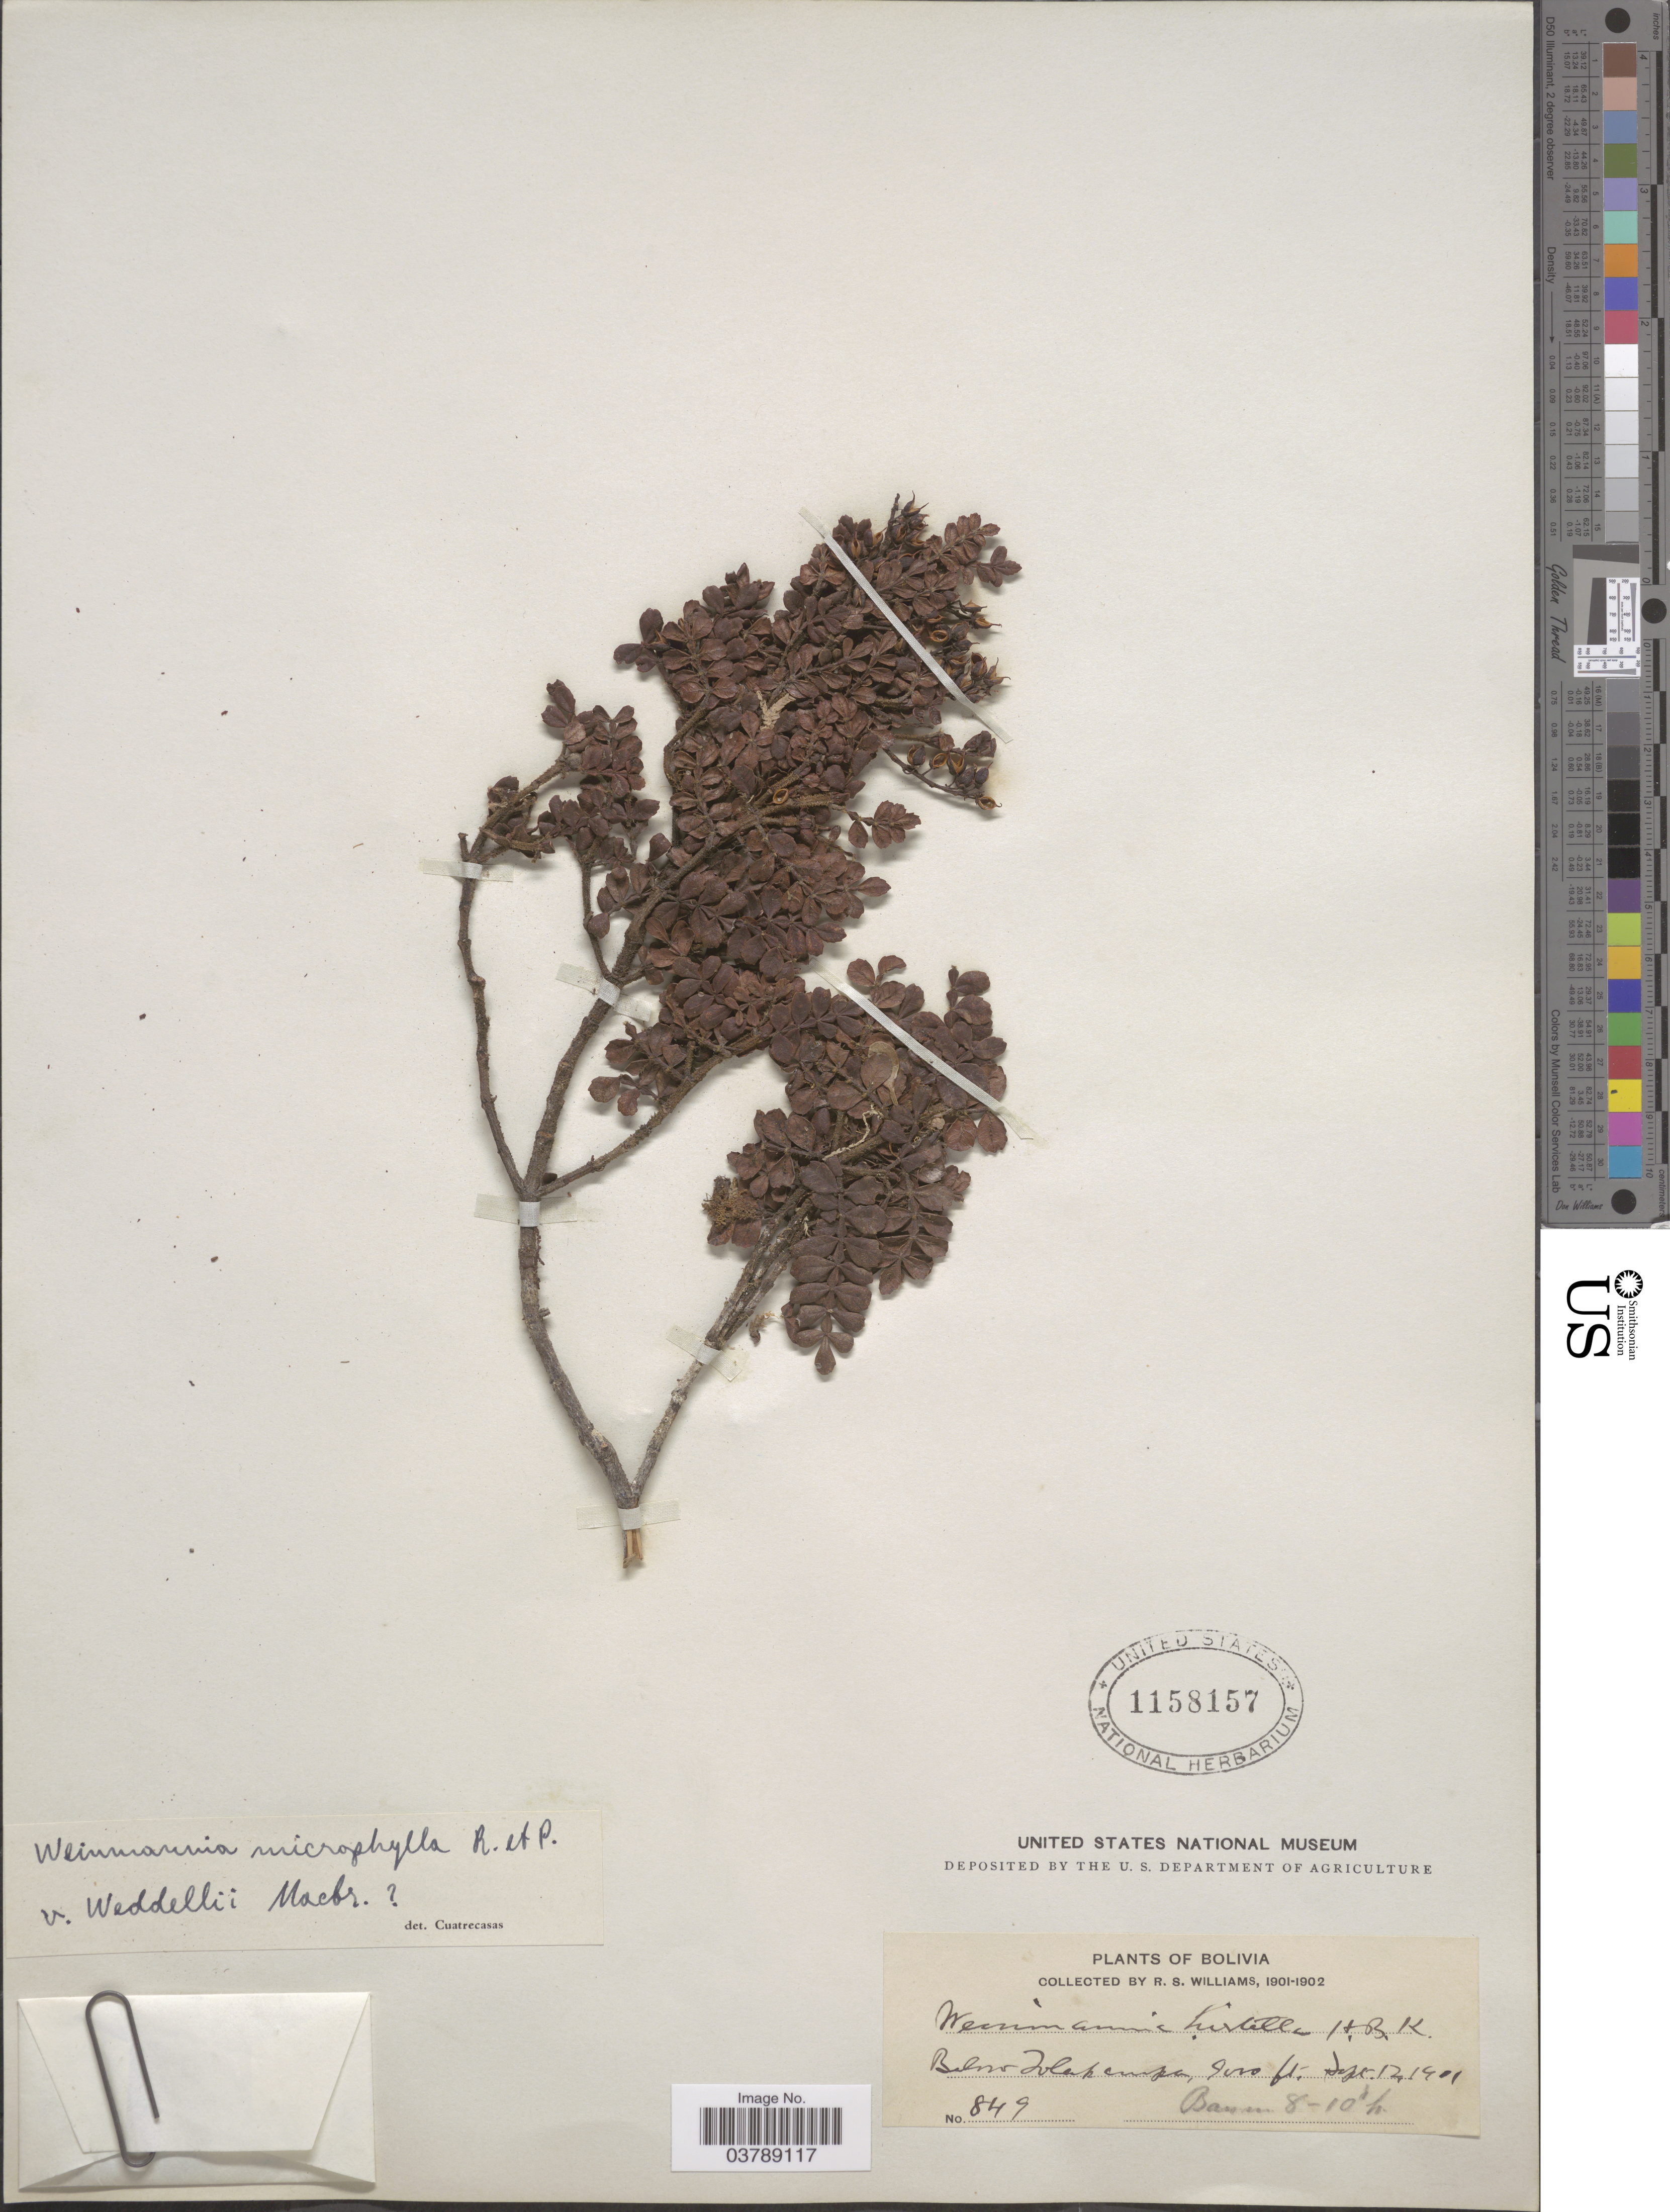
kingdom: Plantae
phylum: Tracheophyta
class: Magnoliopsida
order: Oxalidales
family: Cunoniaceae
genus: Weinmannia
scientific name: Weinmannia fagaroides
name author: Kunth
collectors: R. S. Williams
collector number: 849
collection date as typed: Sep. 12, 1901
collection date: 1901-09-12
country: Bolivia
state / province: La Páz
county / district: Larecaja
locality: Below Tolapampa (on trail from Sorata to Mapiri)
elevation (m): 2743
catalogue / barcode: US 1158157